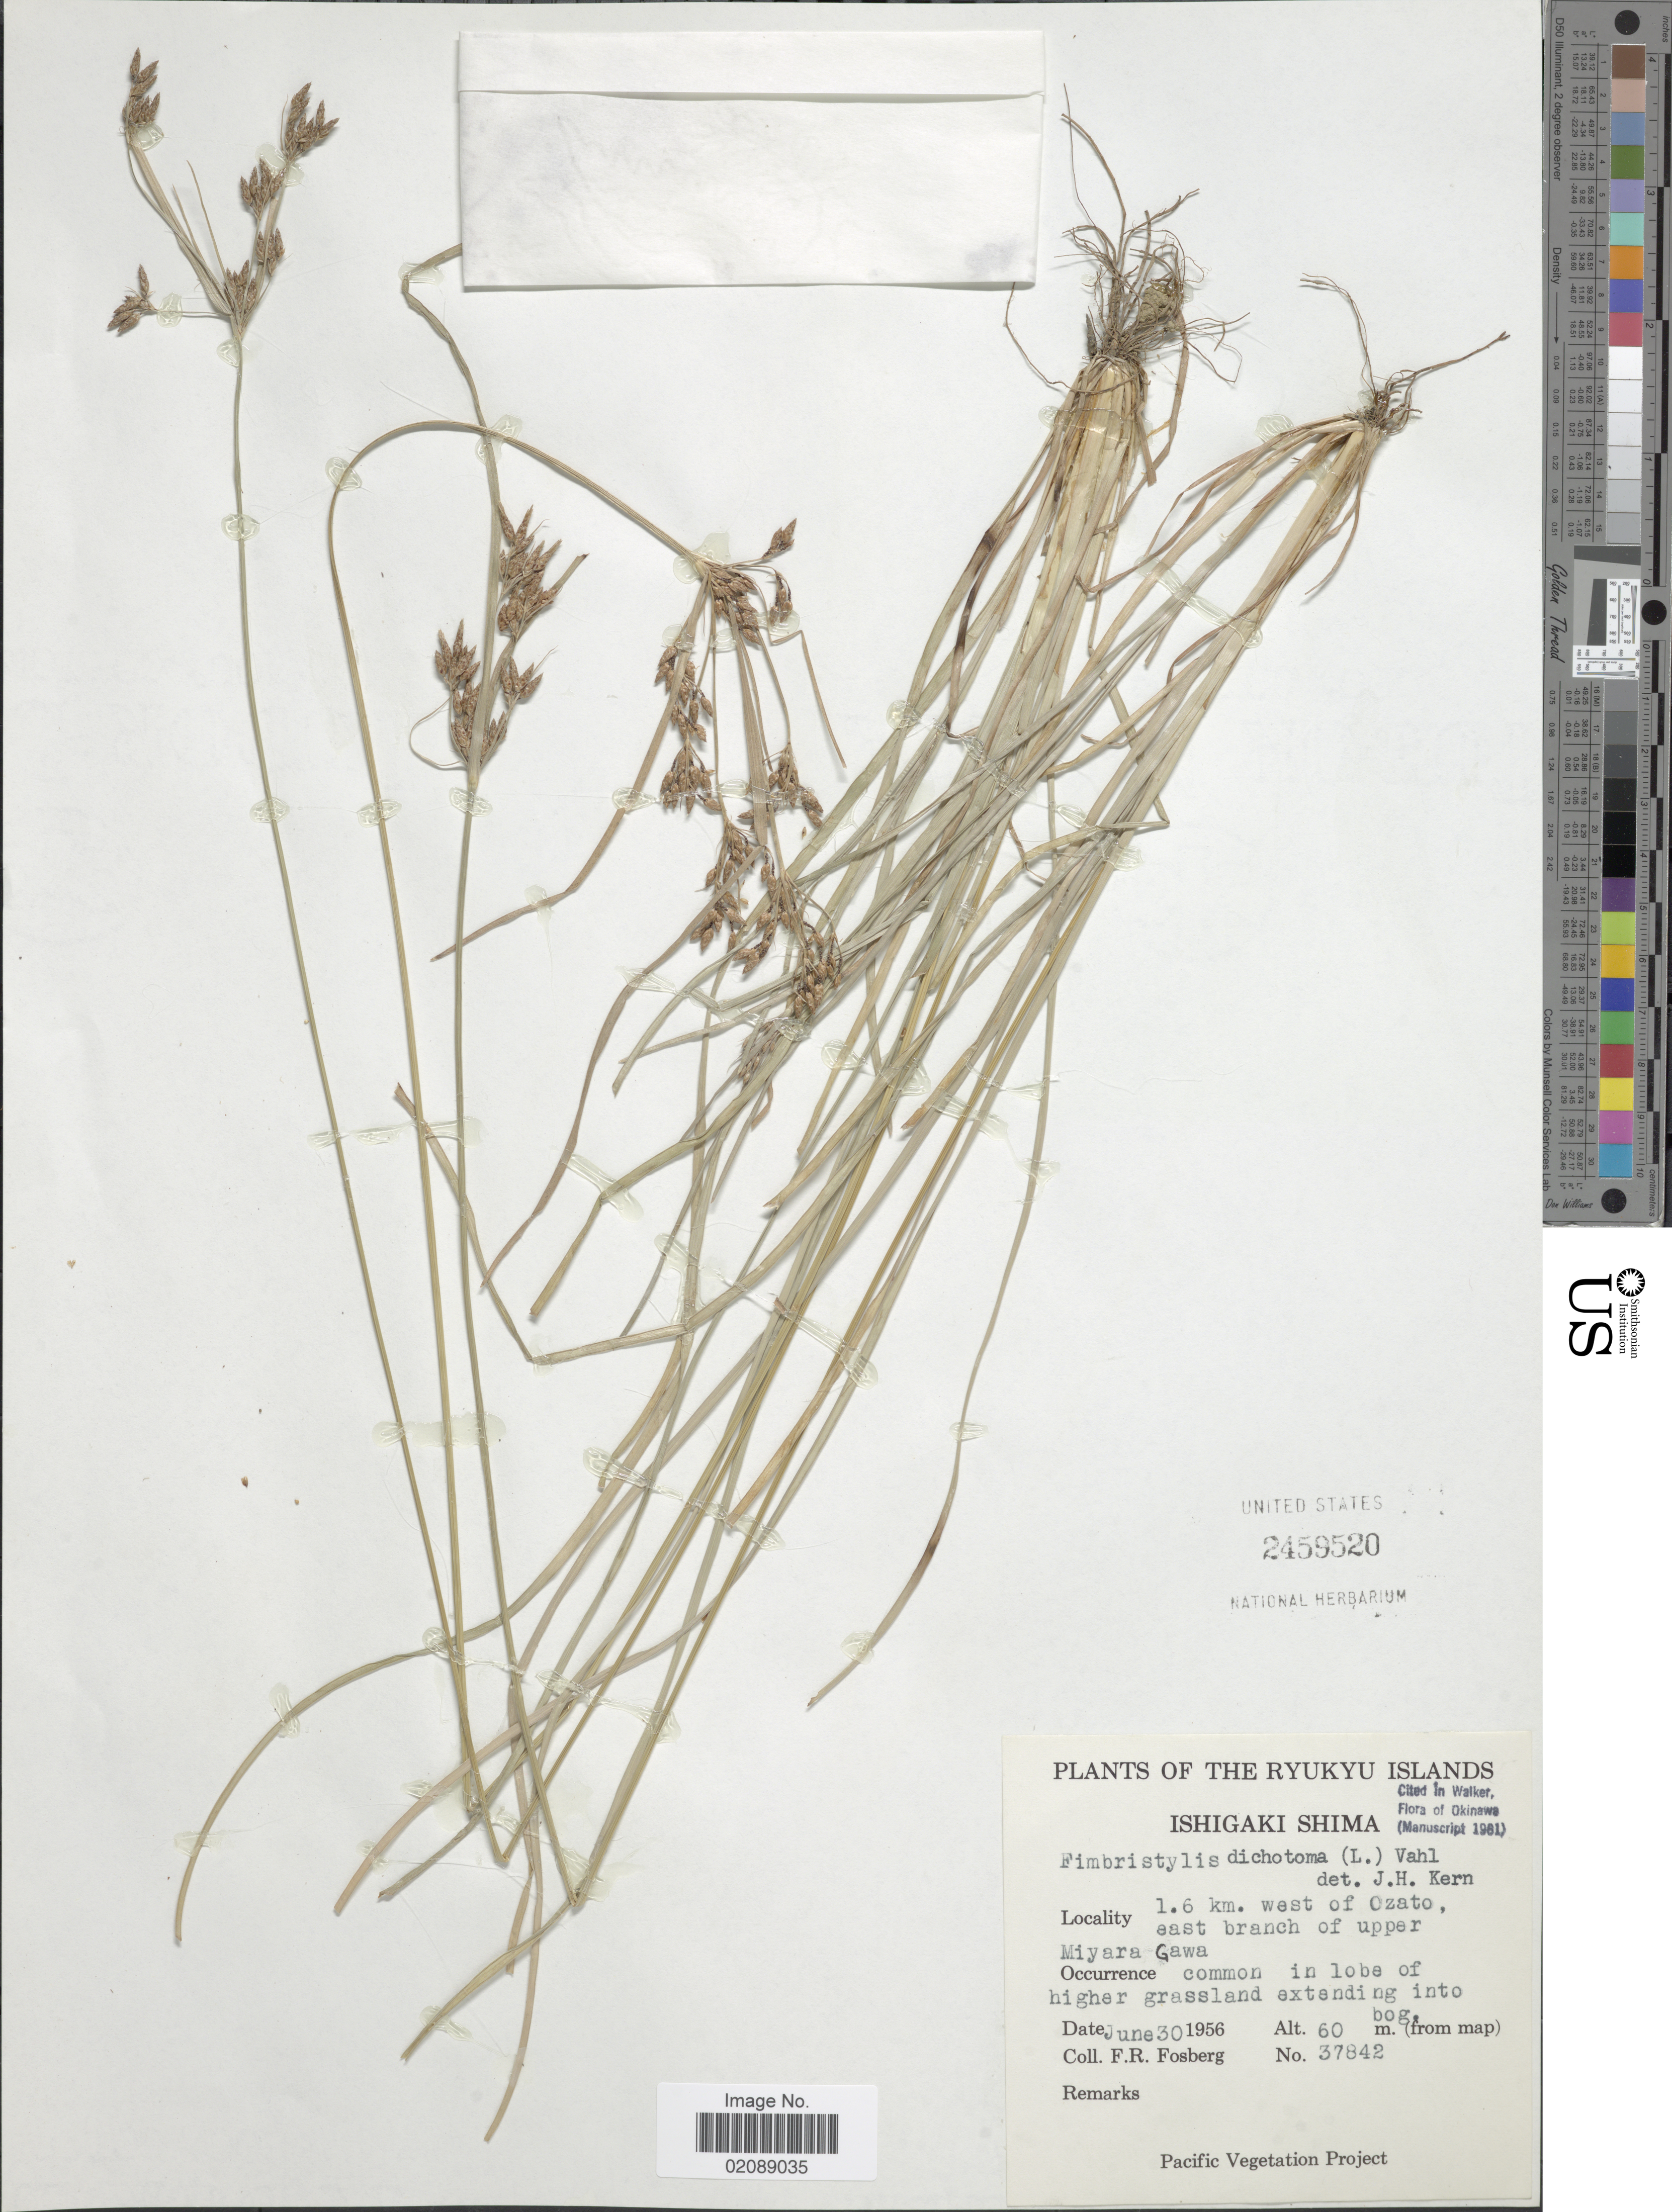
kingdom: Plantae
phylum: Tracheophyta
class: Liliopsida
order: Poales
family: Cyperaceae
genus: Fimbristylis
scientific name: Fimbristylis dichotoma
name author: (L.) Vahl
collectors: F. R. Fosberg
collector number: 37842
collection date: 1956-06-30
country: Japan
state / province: Okinawa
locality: The Ryukyu Islands, Ishigaki Shima, 1.6 km west of Ozato, east branch of upper Miyara Gawa, common in lobe of higher grassland extanding into bog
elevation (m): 60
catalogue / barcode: US 2459520